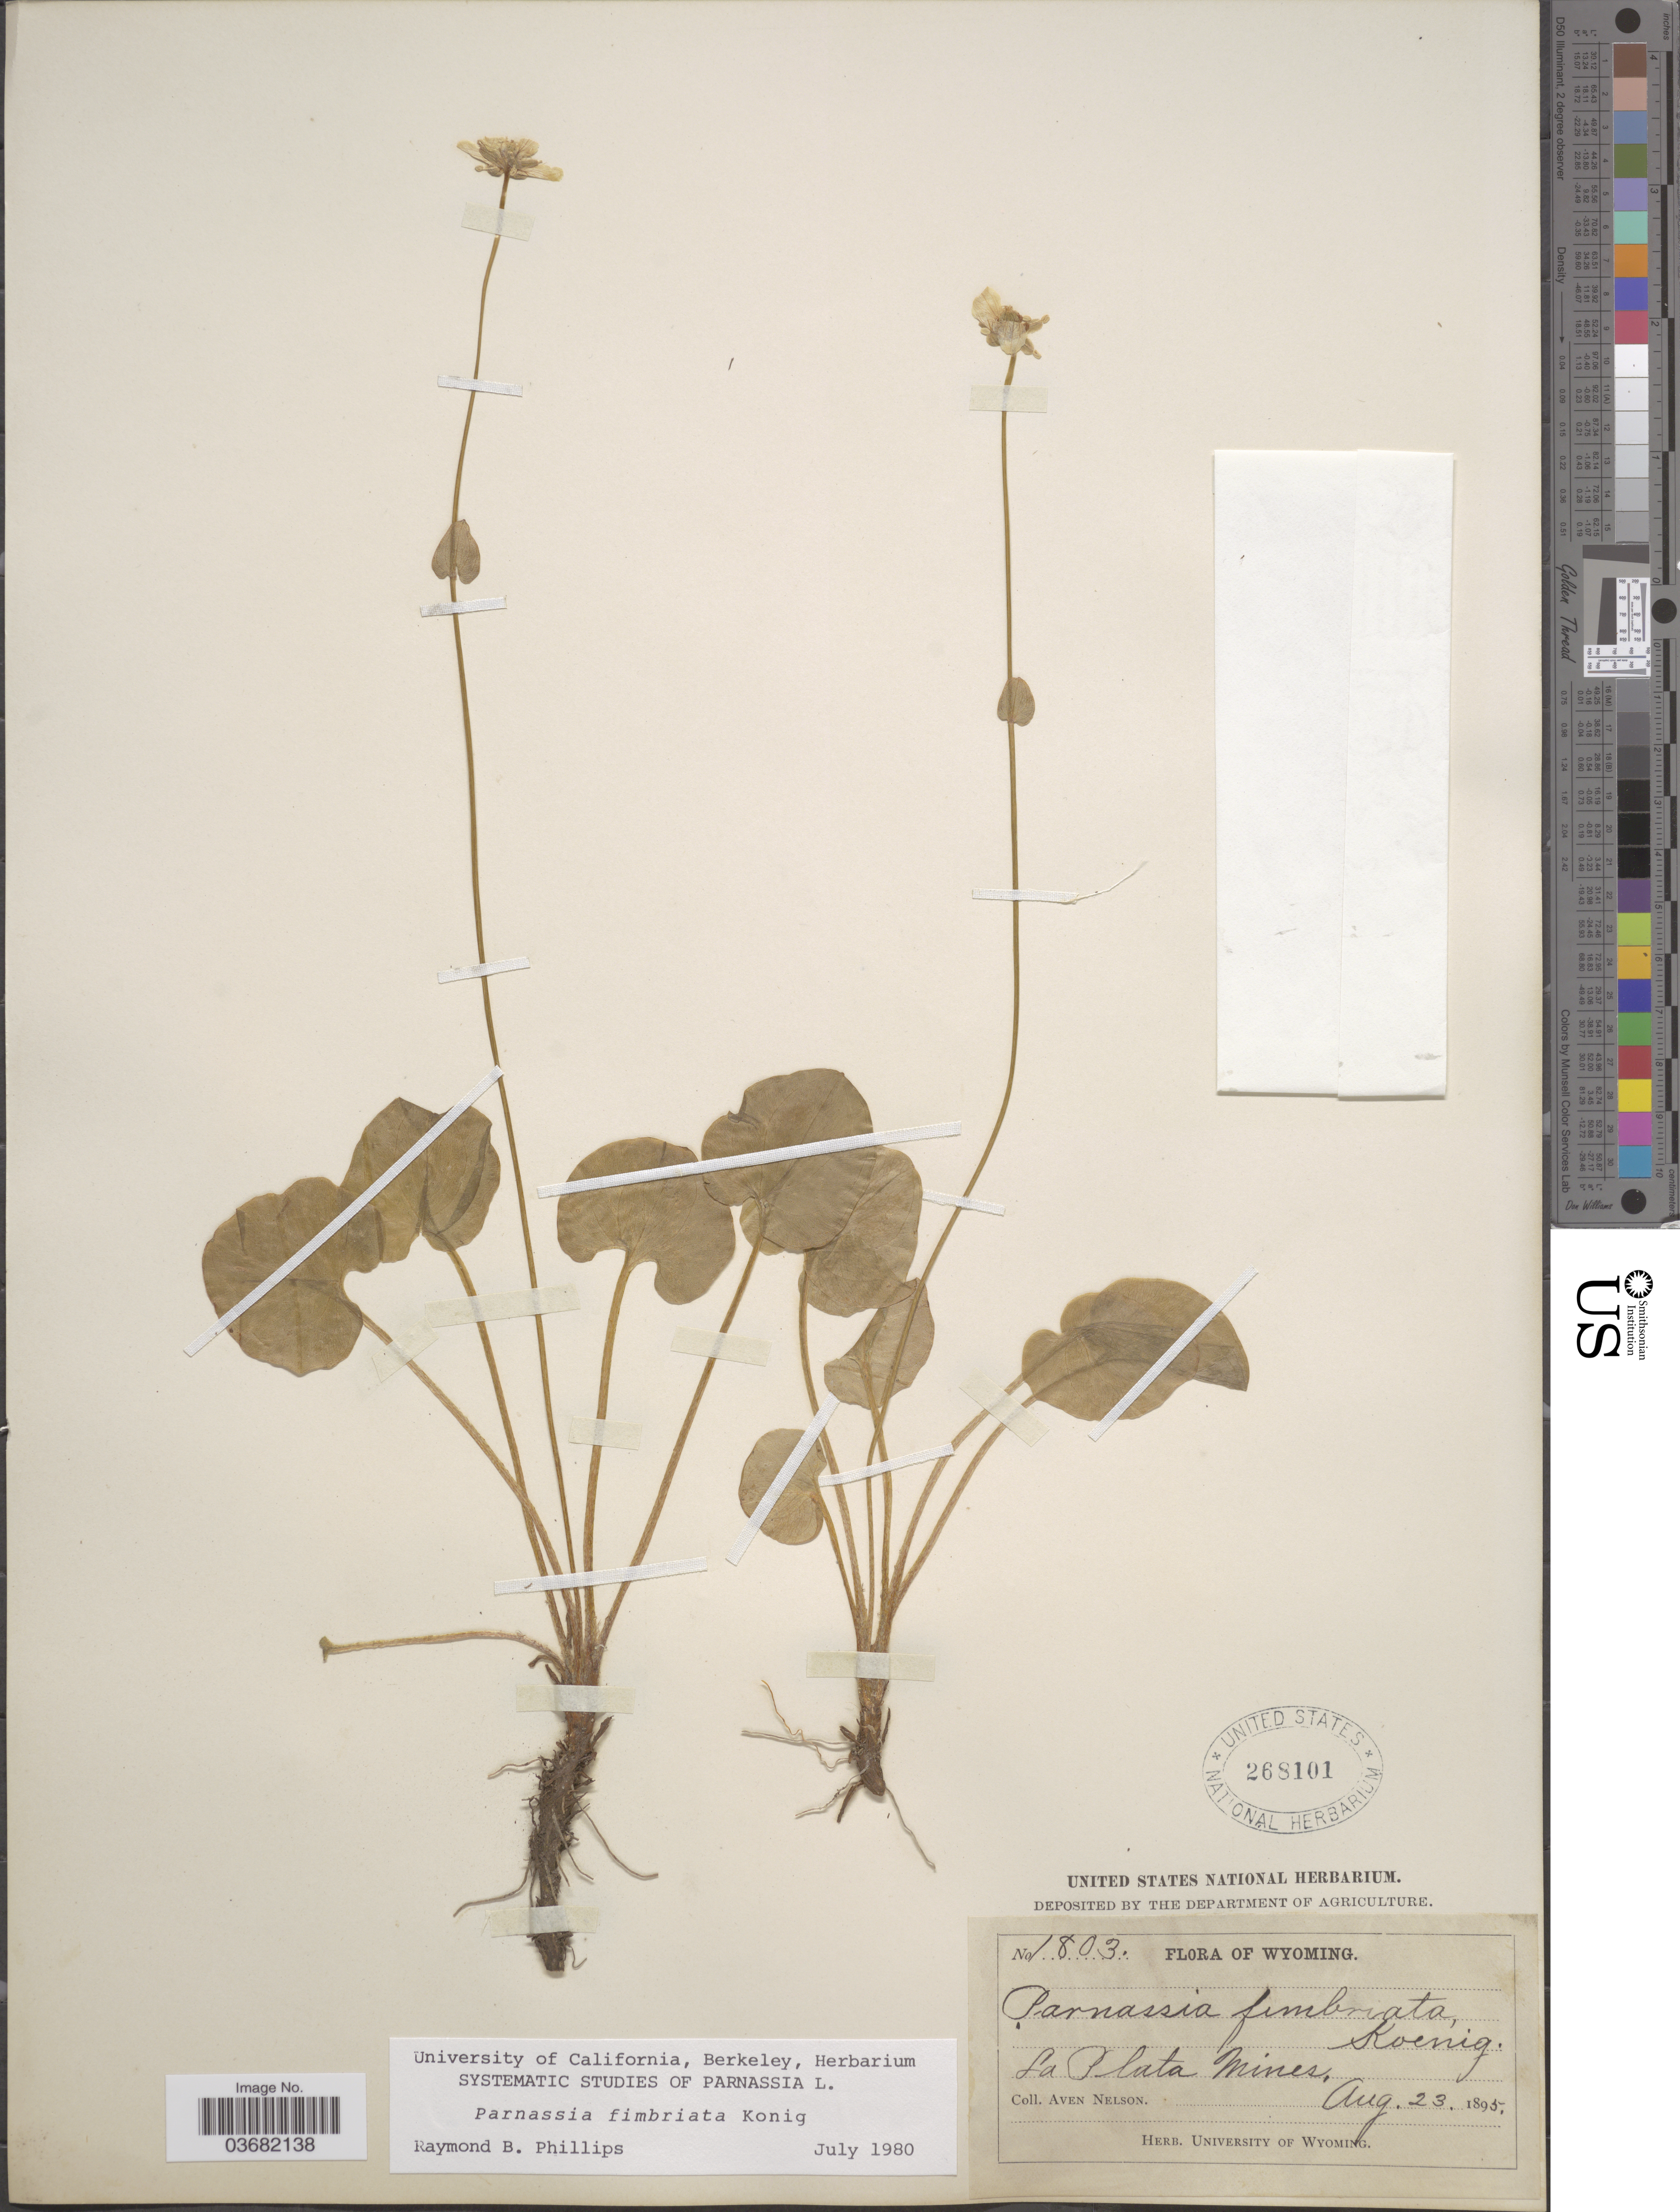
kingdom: Plantae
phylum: Tracheophyta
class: Magnoliopsida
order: Celastrales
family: Parnassiaceae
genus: Parnassia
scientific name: Parnassia fimbriata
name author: K.D. Koenig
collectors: A. Nelson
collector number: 1803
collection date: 1895-08-23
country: United States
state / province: Wyoming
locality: La Plata Mines.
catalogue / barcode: US 268101